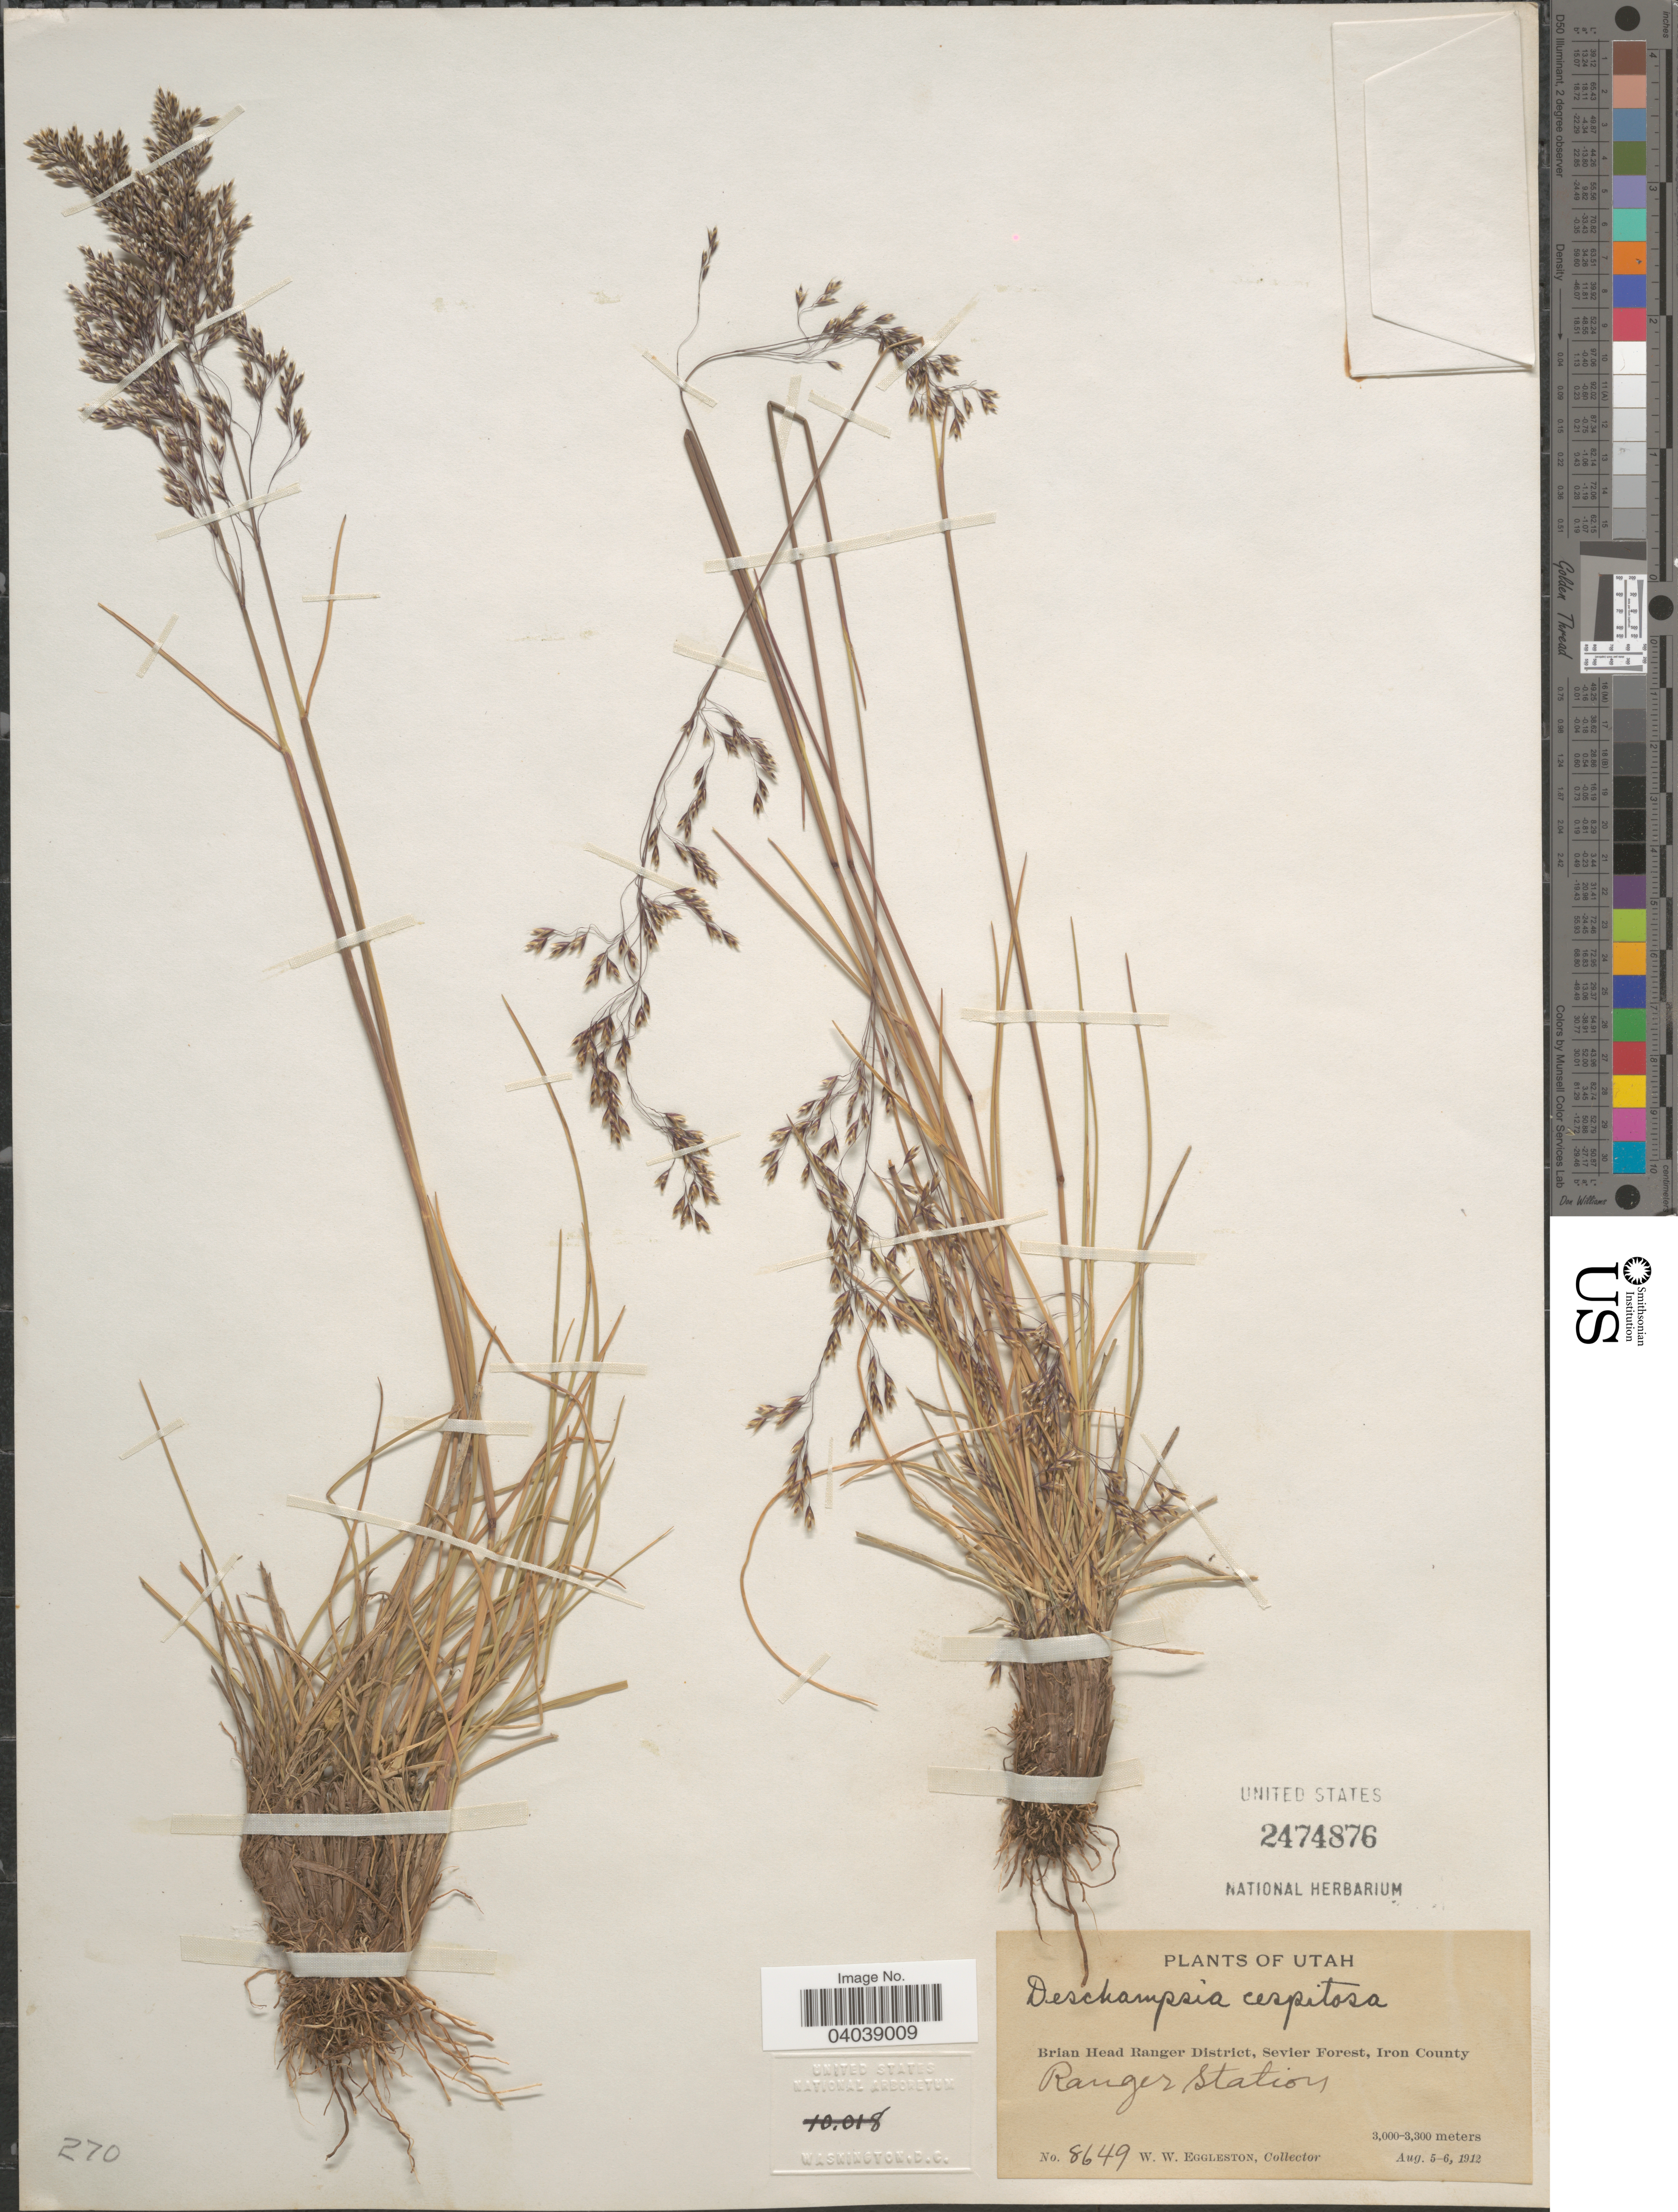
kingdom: Plantae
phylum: Tracheophyta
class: Liliopsida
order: Poales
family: Poaceae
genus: Deschampsia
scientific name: Deschampsia cespitosa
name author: (L.) P. Beauv.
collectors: W. W. Eggleston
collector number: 8649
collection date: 1912-08-05/1912-08-06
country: United States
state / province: Utah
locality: Brian Head Ranger District, Sevier Forest, Iron County. Ranger Stations.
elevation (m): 3000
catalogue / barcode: US 2474876